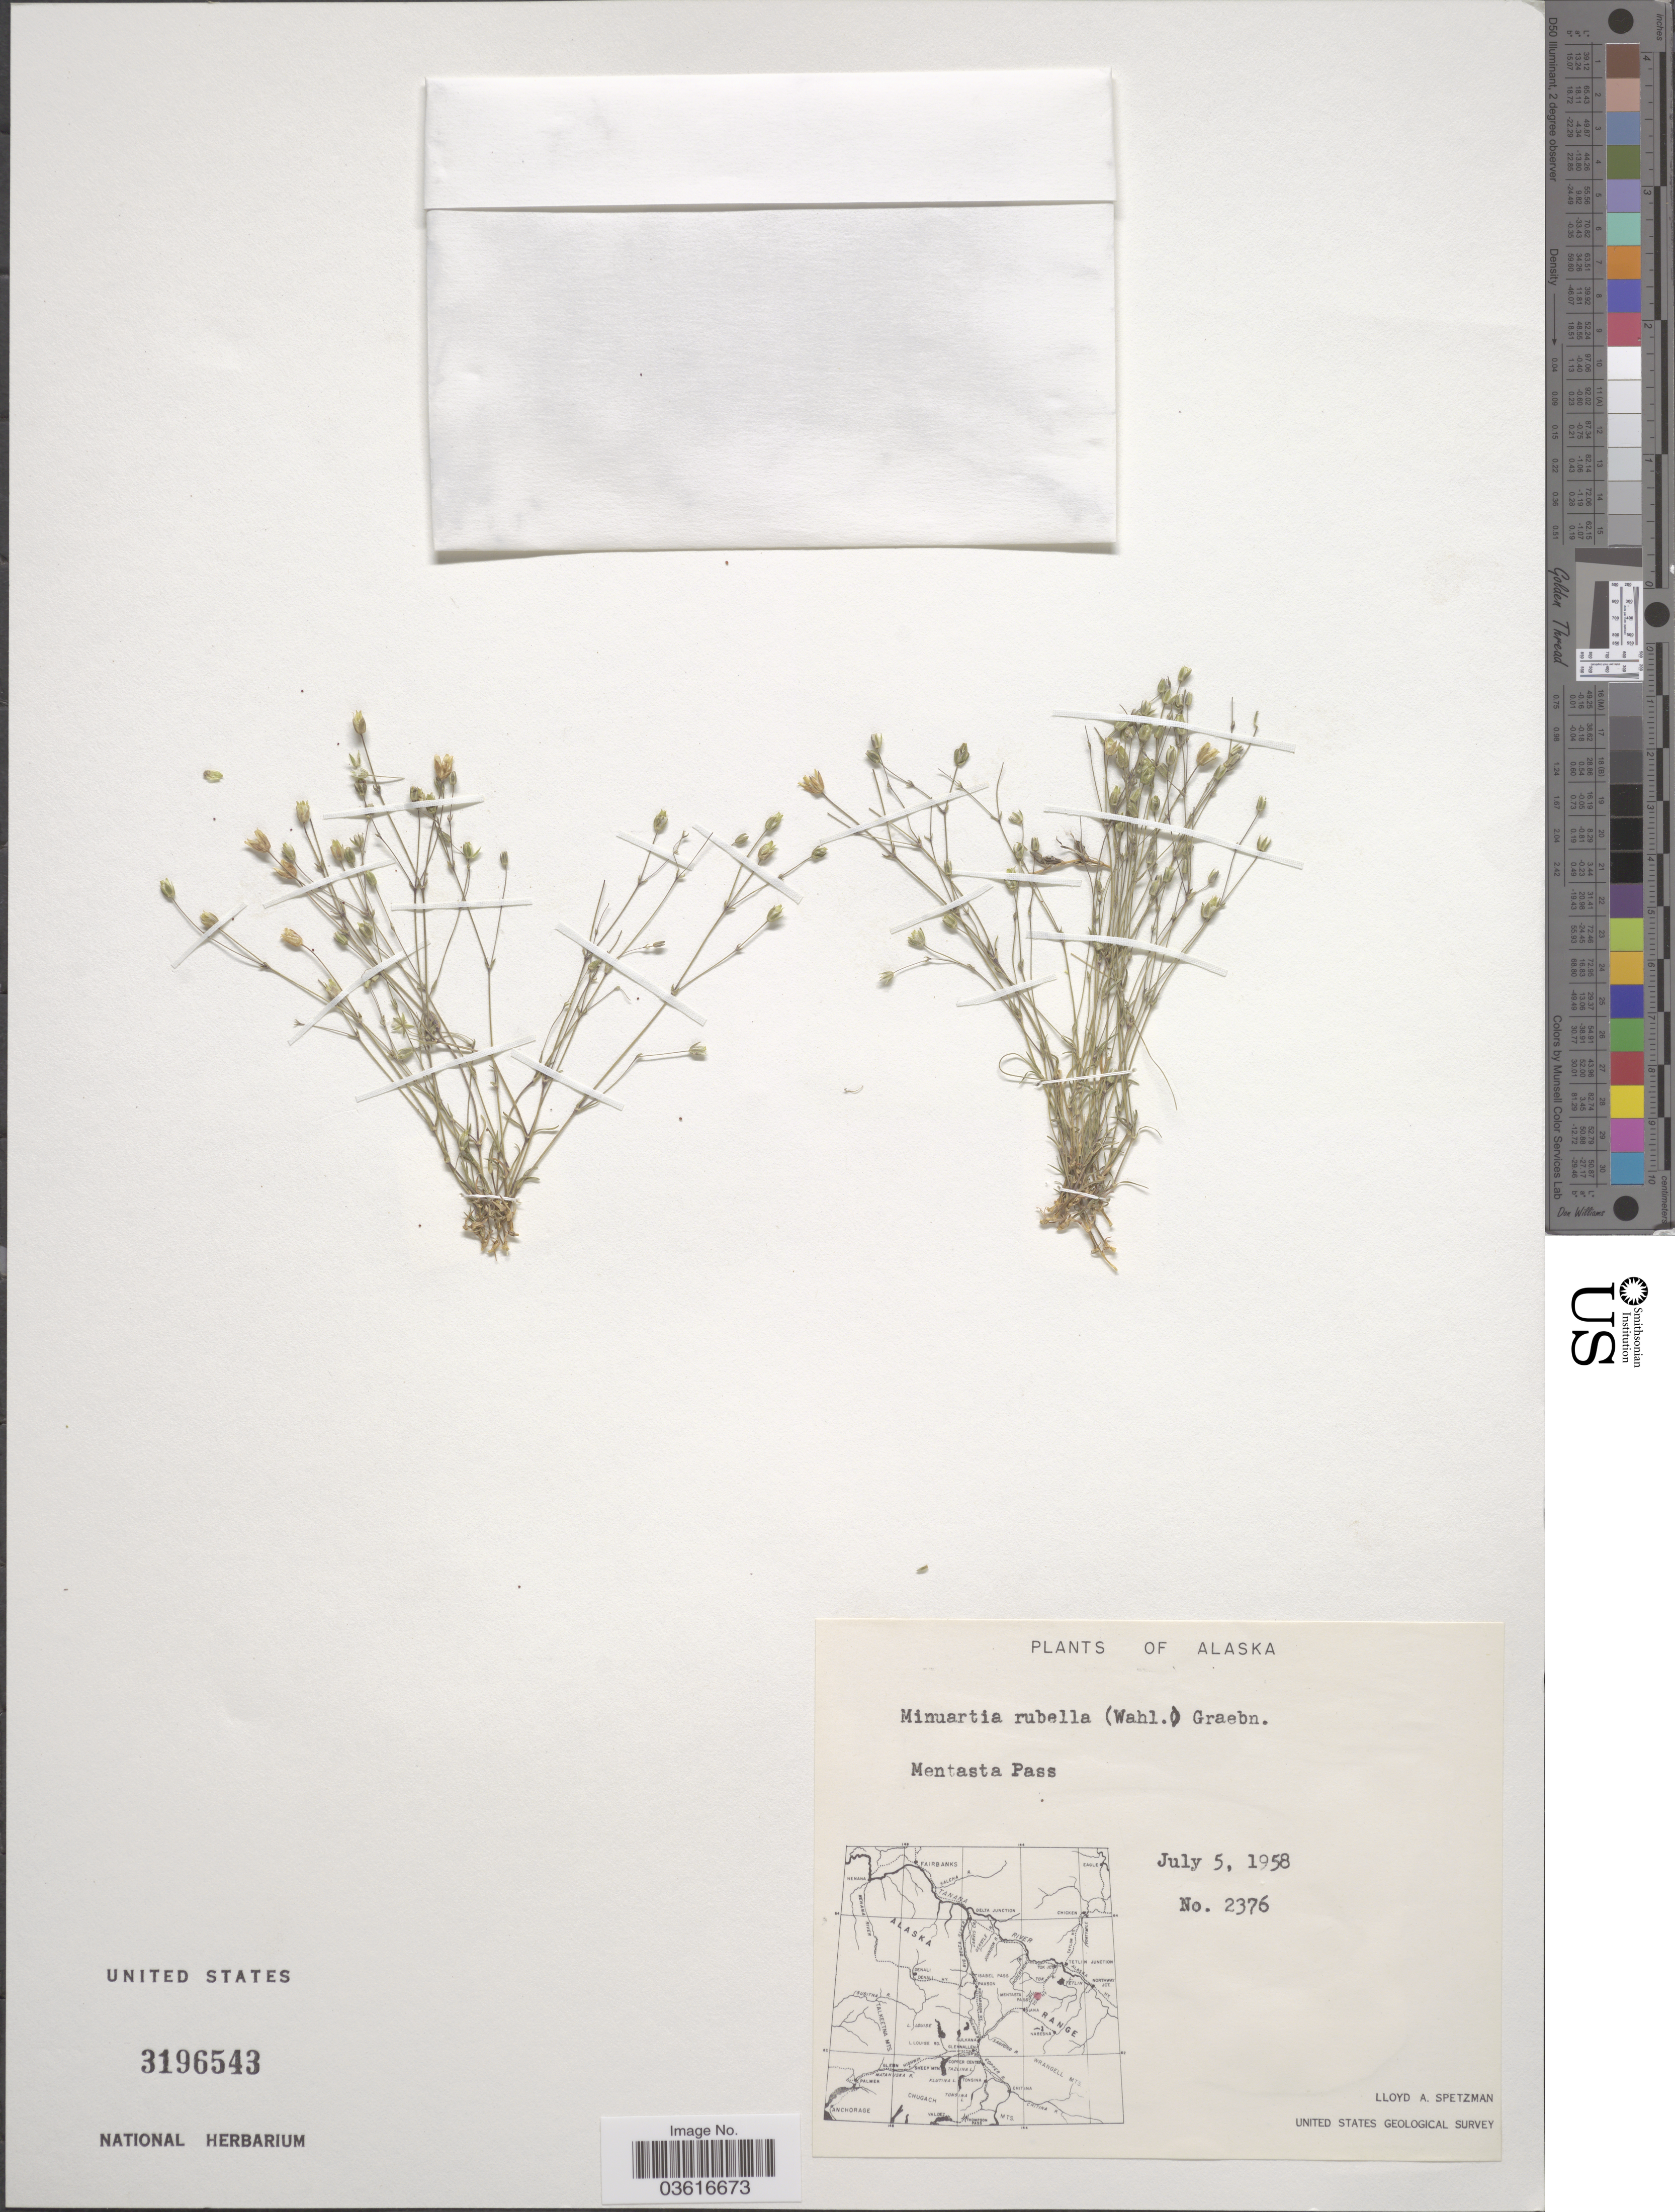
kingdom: Plantae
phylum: Tracheophyta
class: Magnoliopsida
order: Caryophyllales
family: Caryophyllaceae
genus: Minuartia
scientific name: Minuartia rubella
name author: (Wahlenb.) Hiern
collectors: L. Spetzman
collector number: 2376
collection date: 1958-07-05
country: United States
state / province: Alaska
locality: Mentasta Pass.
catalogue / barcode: US 3196543